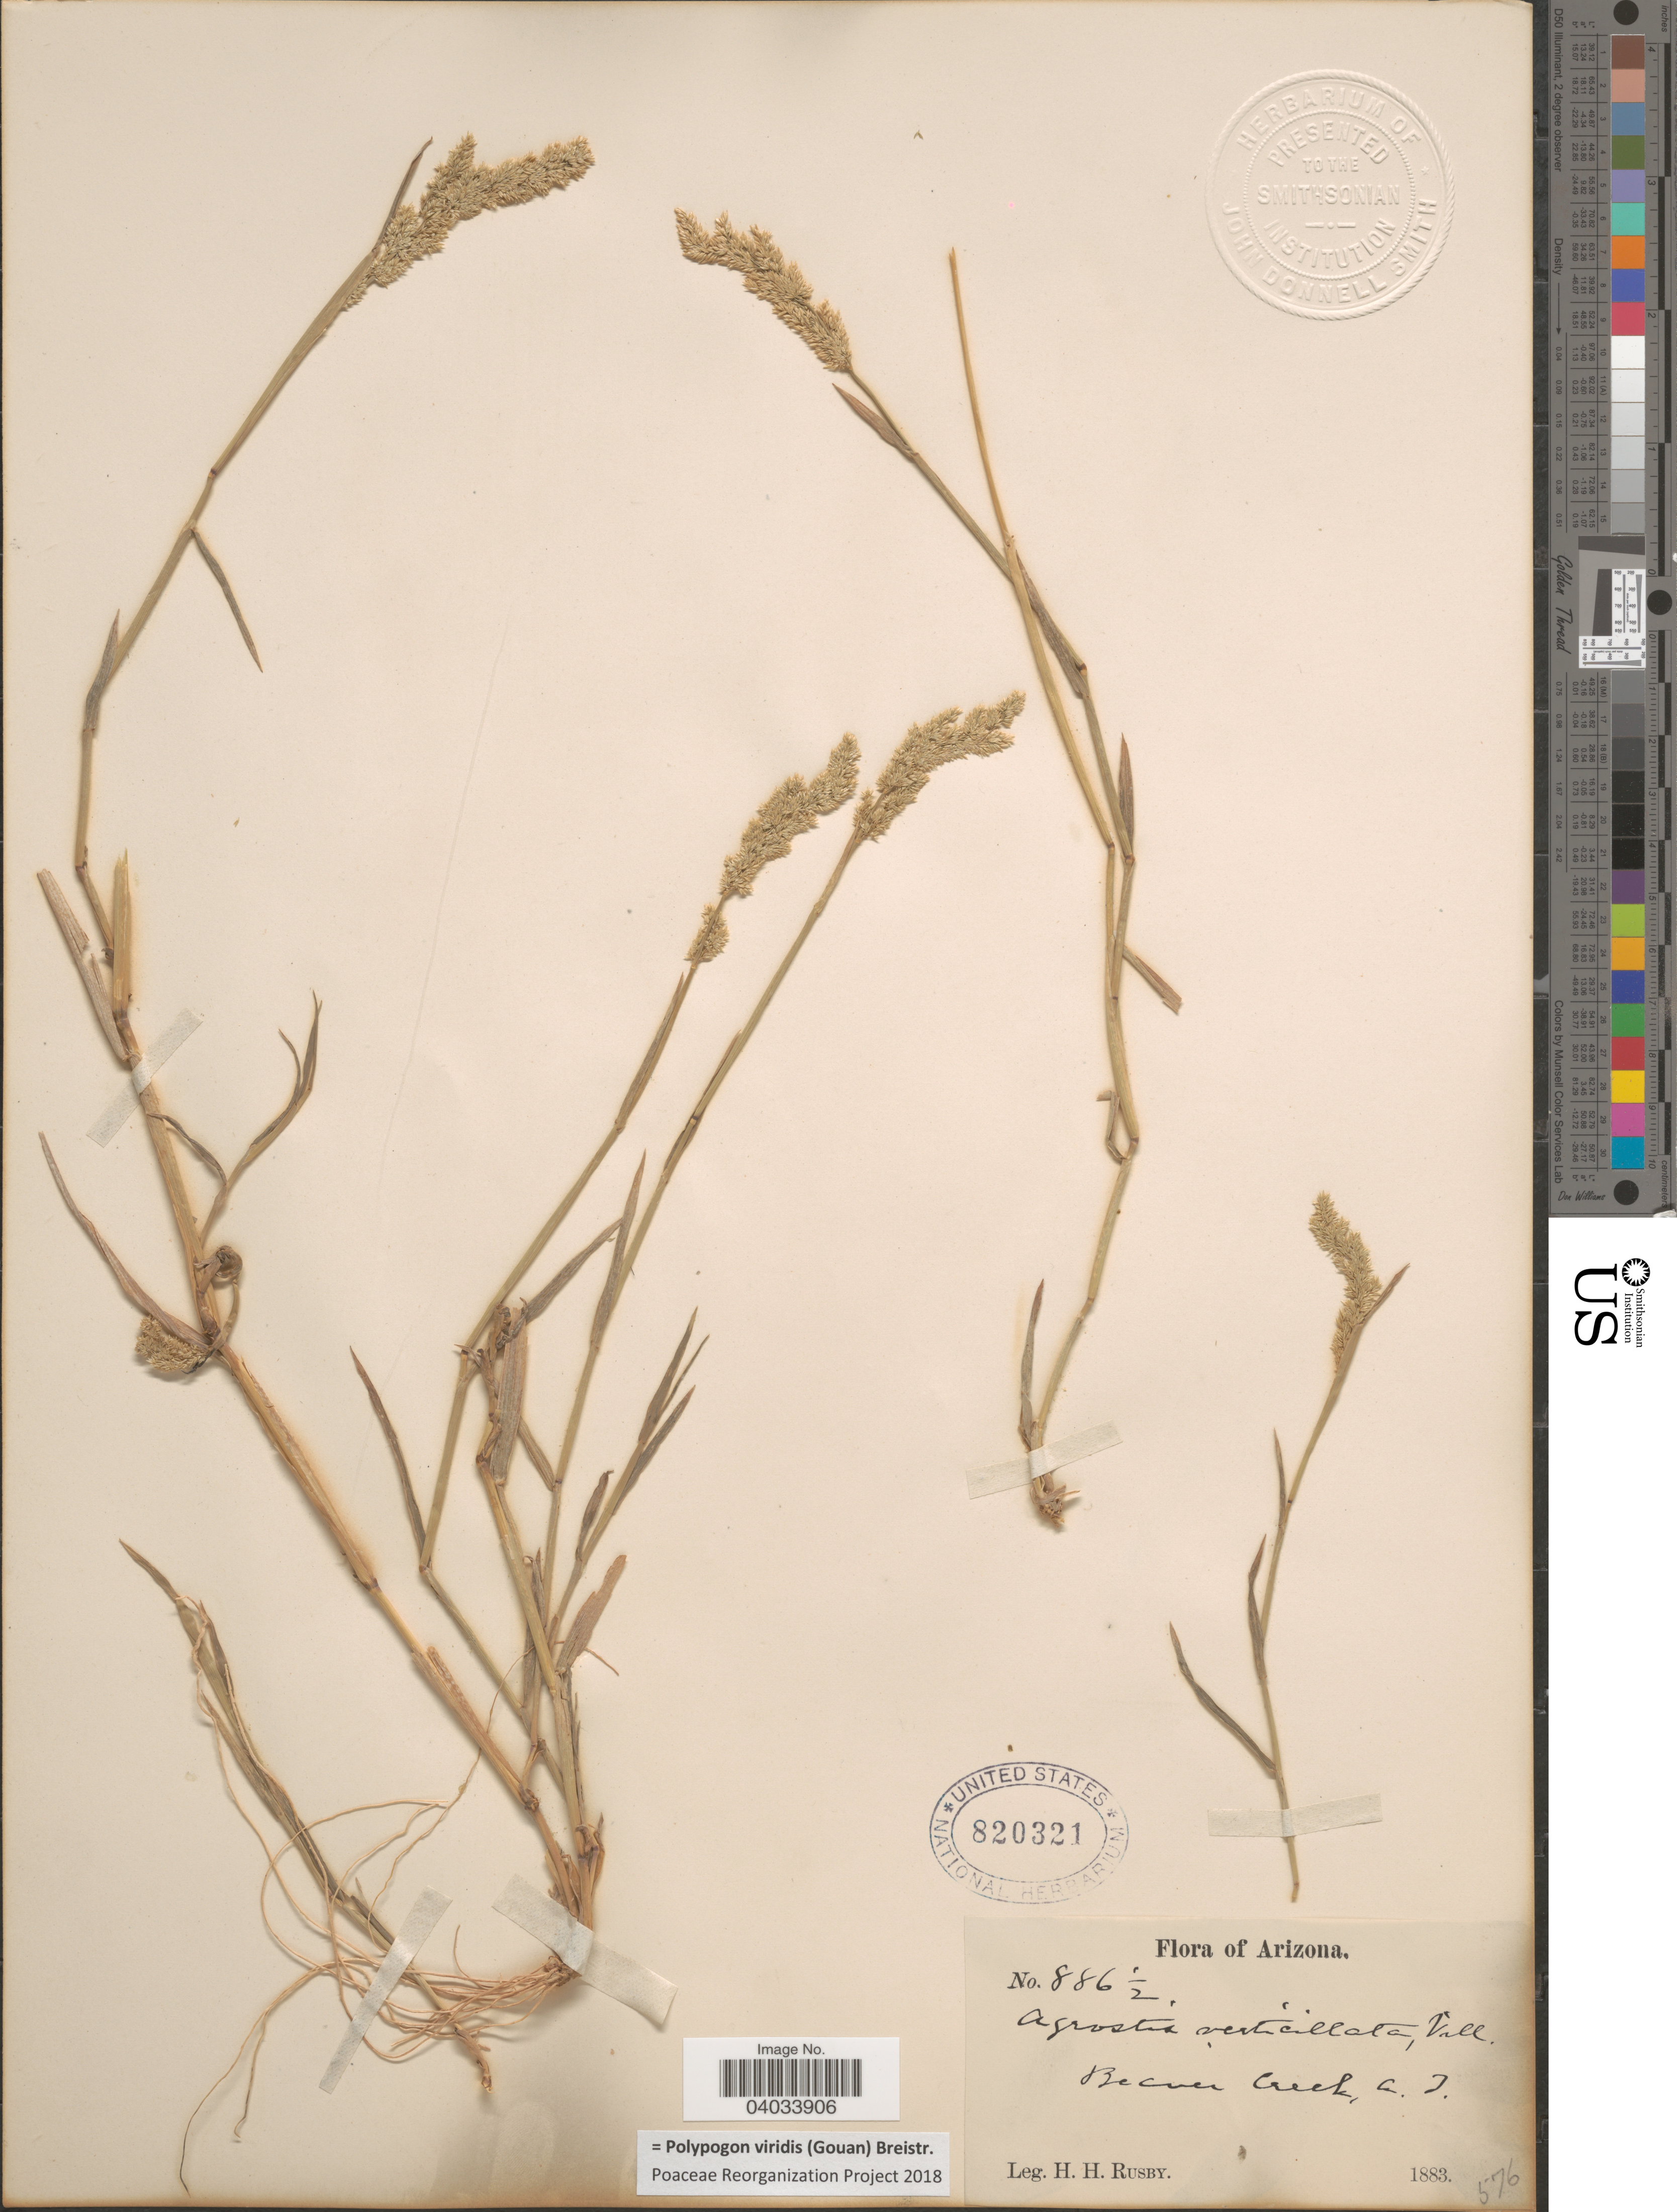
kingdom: Plantae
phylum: Tracheophyta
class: Liliopsida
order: Poales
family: Poaceae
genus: Polypogon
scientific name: Polypogon viridis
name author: (Gouan) Breistroffer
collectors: H. H. Rusby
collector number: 886½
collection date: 1883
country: United States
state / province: Arizona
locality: Beaver Creek, A. T.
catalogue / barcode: US 820321